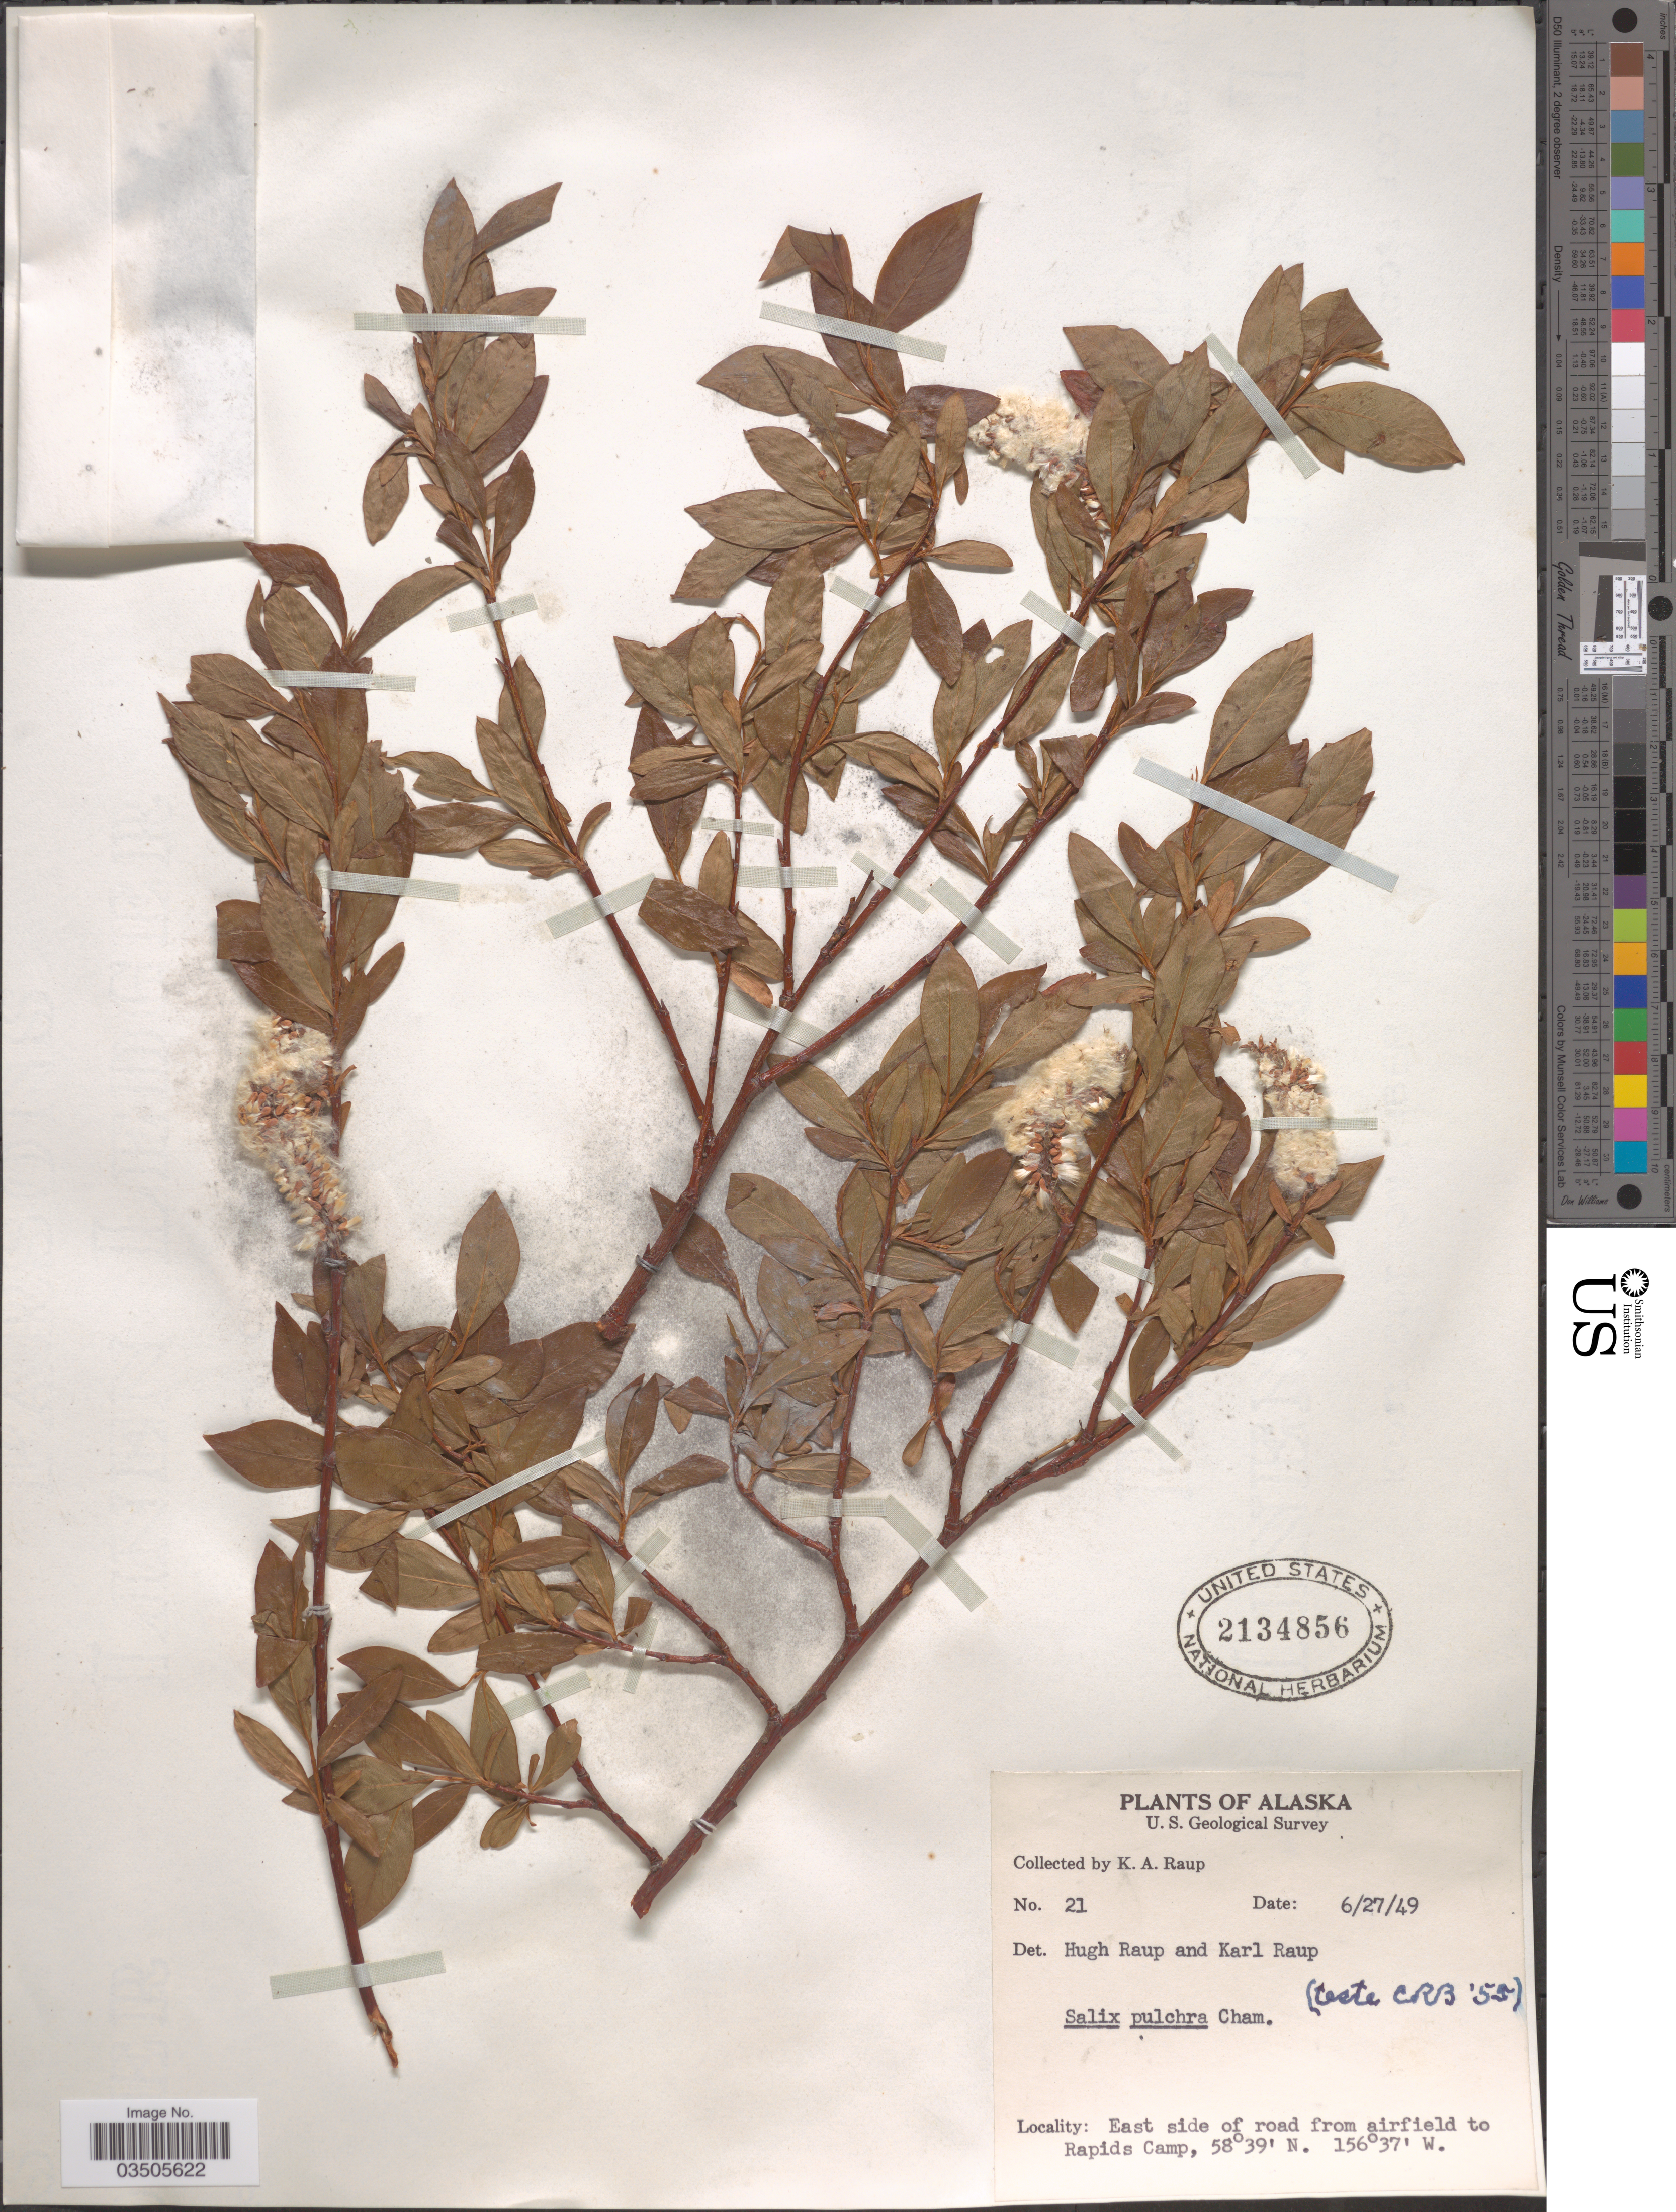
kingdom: Plantae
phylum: Tracheophyta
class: Magnoliopsida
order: Malpighiales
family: Salicaceae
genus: Salix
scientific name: Salix pulchra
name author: Cham.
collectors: K. Raup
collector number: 21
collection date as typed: Transcribed d/m/y: 27/6/49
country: United States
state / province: Alaska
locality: East side of road from airfield to Rapids Camp.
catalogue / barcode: US 2134856